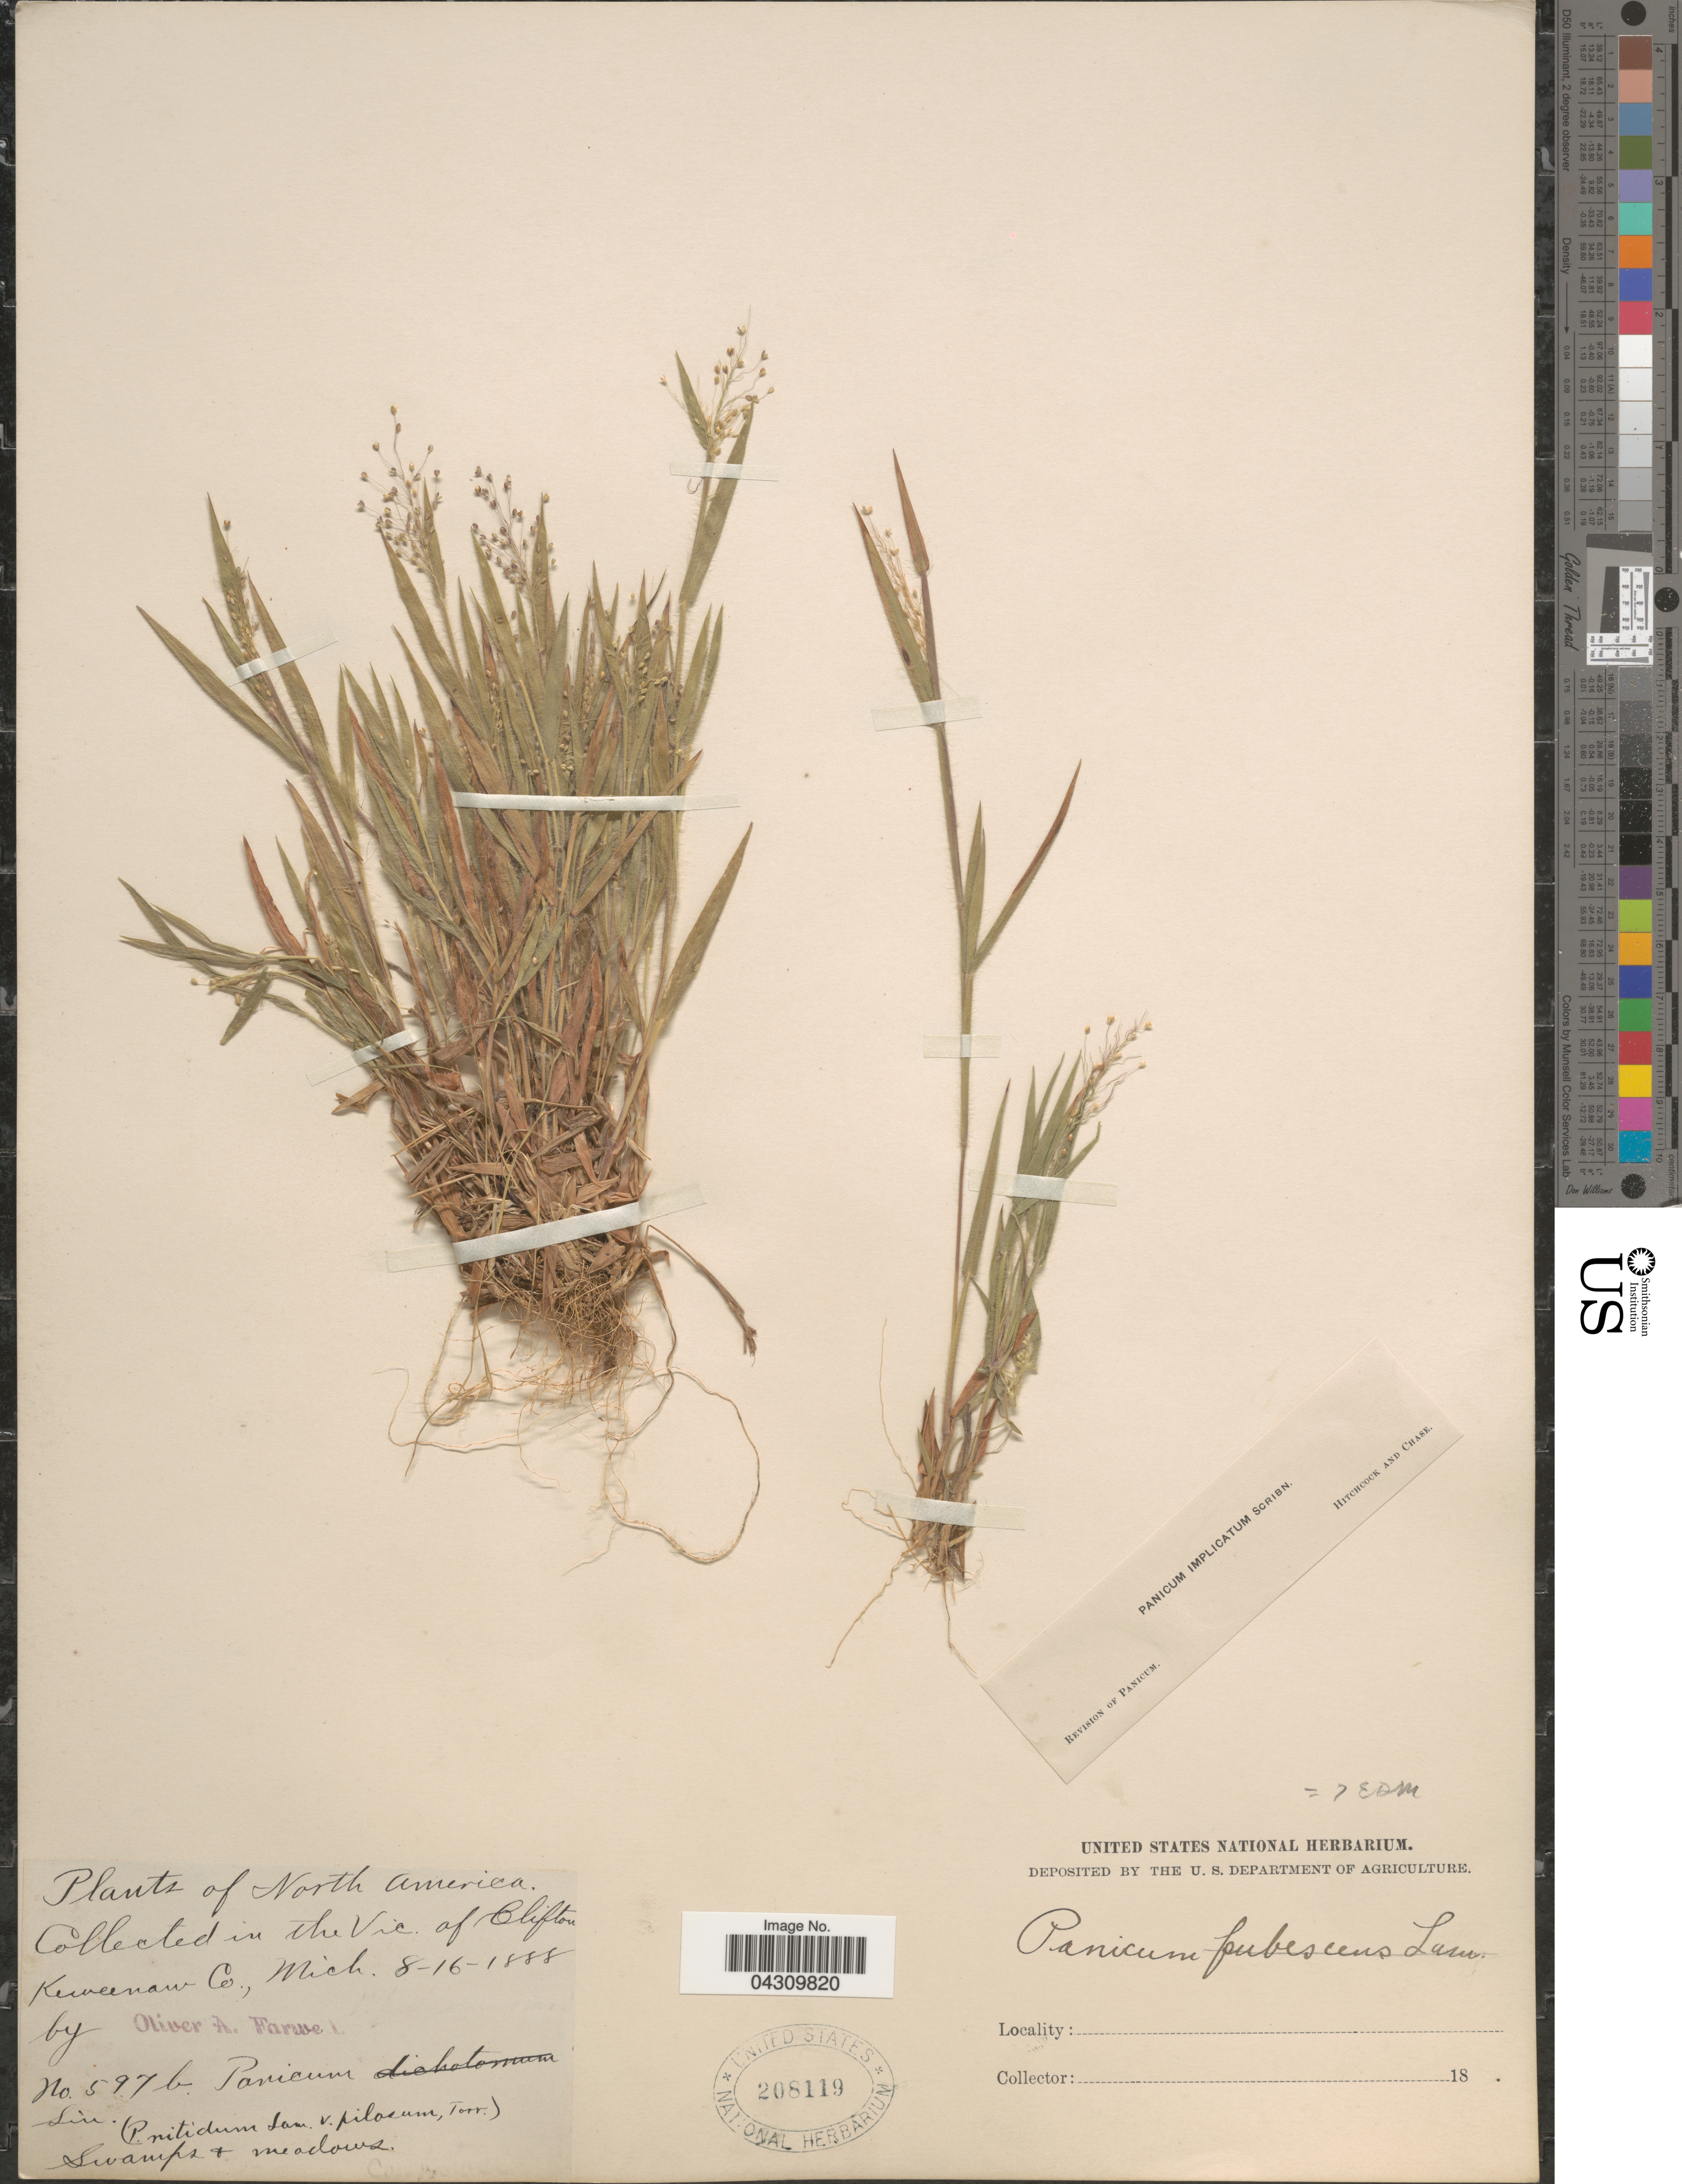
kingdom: Plantae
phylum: Tracheophyta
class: Liliopsida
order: Poales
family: Poaceae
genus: Dichanthelium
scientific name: Dichanthelium acuminatum var. acuminatum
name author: (Sw.) Gould & C.A. Clark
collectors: O. Farwell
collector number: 597b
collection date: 1888-08-16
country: United States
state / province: Michigan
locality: In the Vic. of Clifton Keweenaw Co.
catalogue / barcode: US 208119